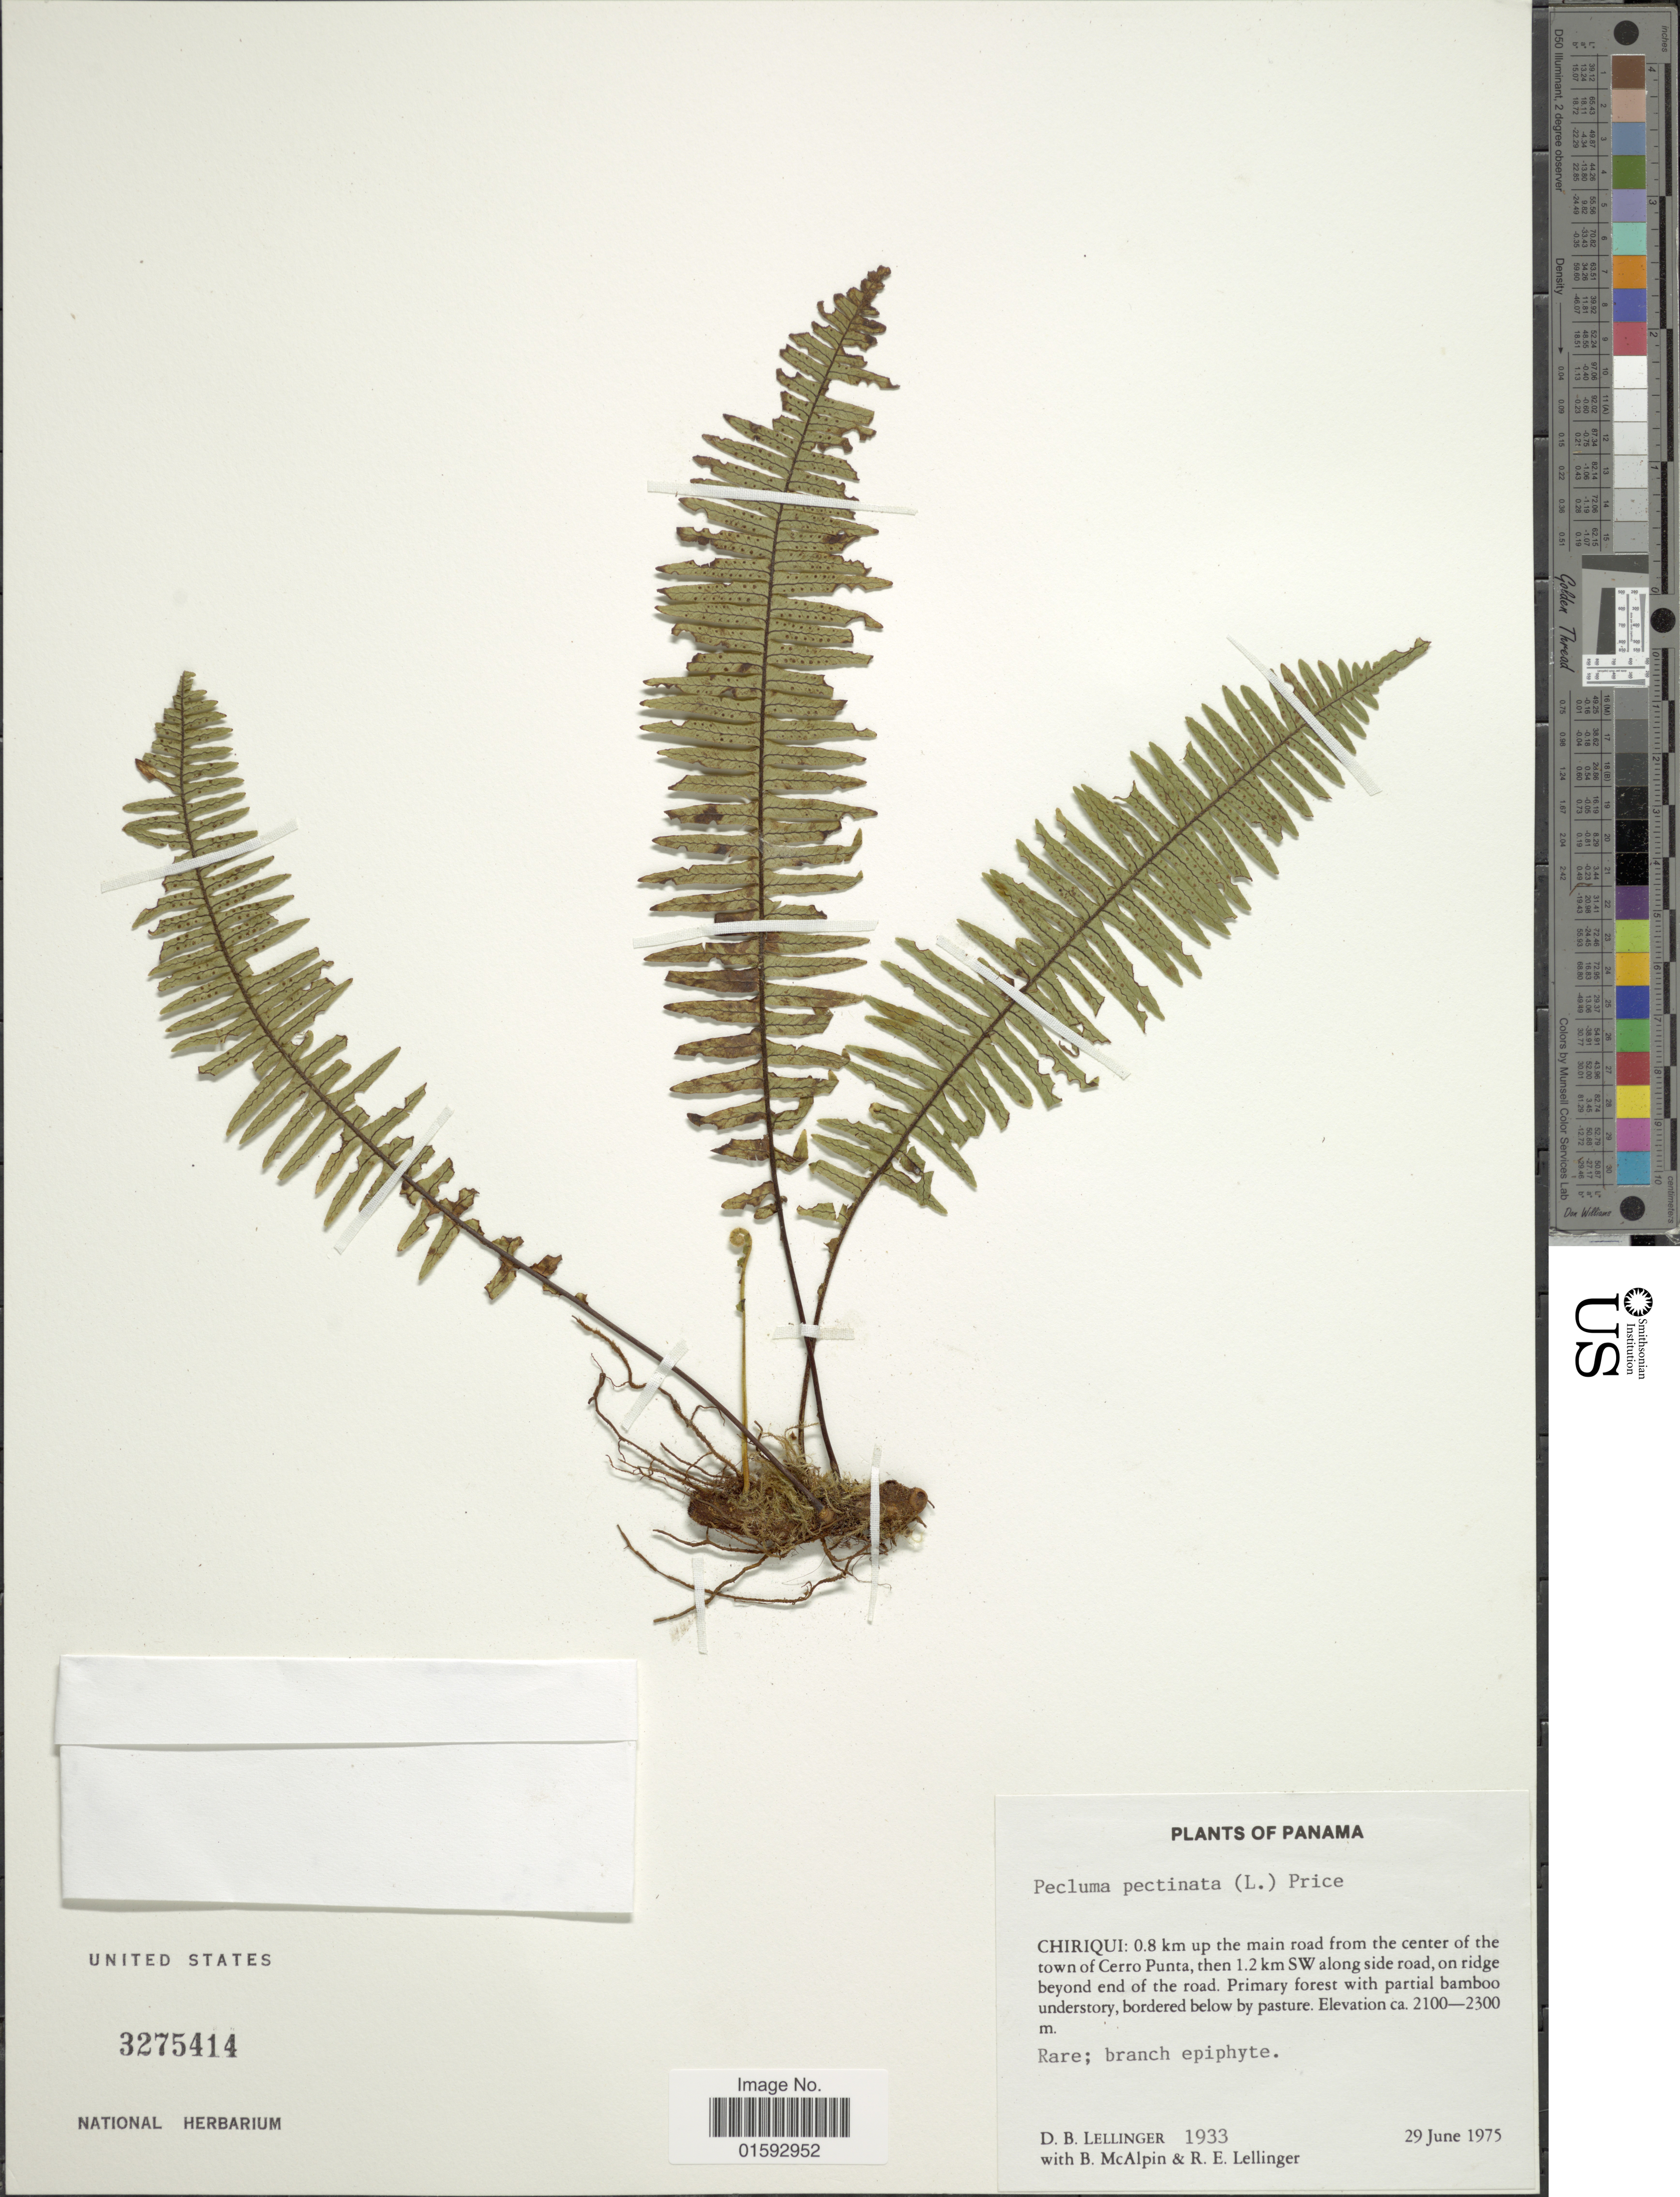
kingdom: Plantae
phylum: Tracheophyta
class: Polypodiopsida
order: Polypodiales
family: Polypodiaceae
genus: Pecluma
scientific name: Pecluma pectinata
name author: (L.) M.G. Price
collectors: D. B. Lellinger, B. McAlpin & R. E. Lellinger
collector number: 1933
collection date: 1975-06-29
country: Panama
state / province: Chiriqui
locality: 0.8 km up the main road from the center of the town of Cerro Punta, then 1.2 km SW along side road, on ridge beyond end of the road. Primary forest with partial bamboo understory, bordered below pasture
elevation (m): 2100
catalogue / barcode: US 3275414